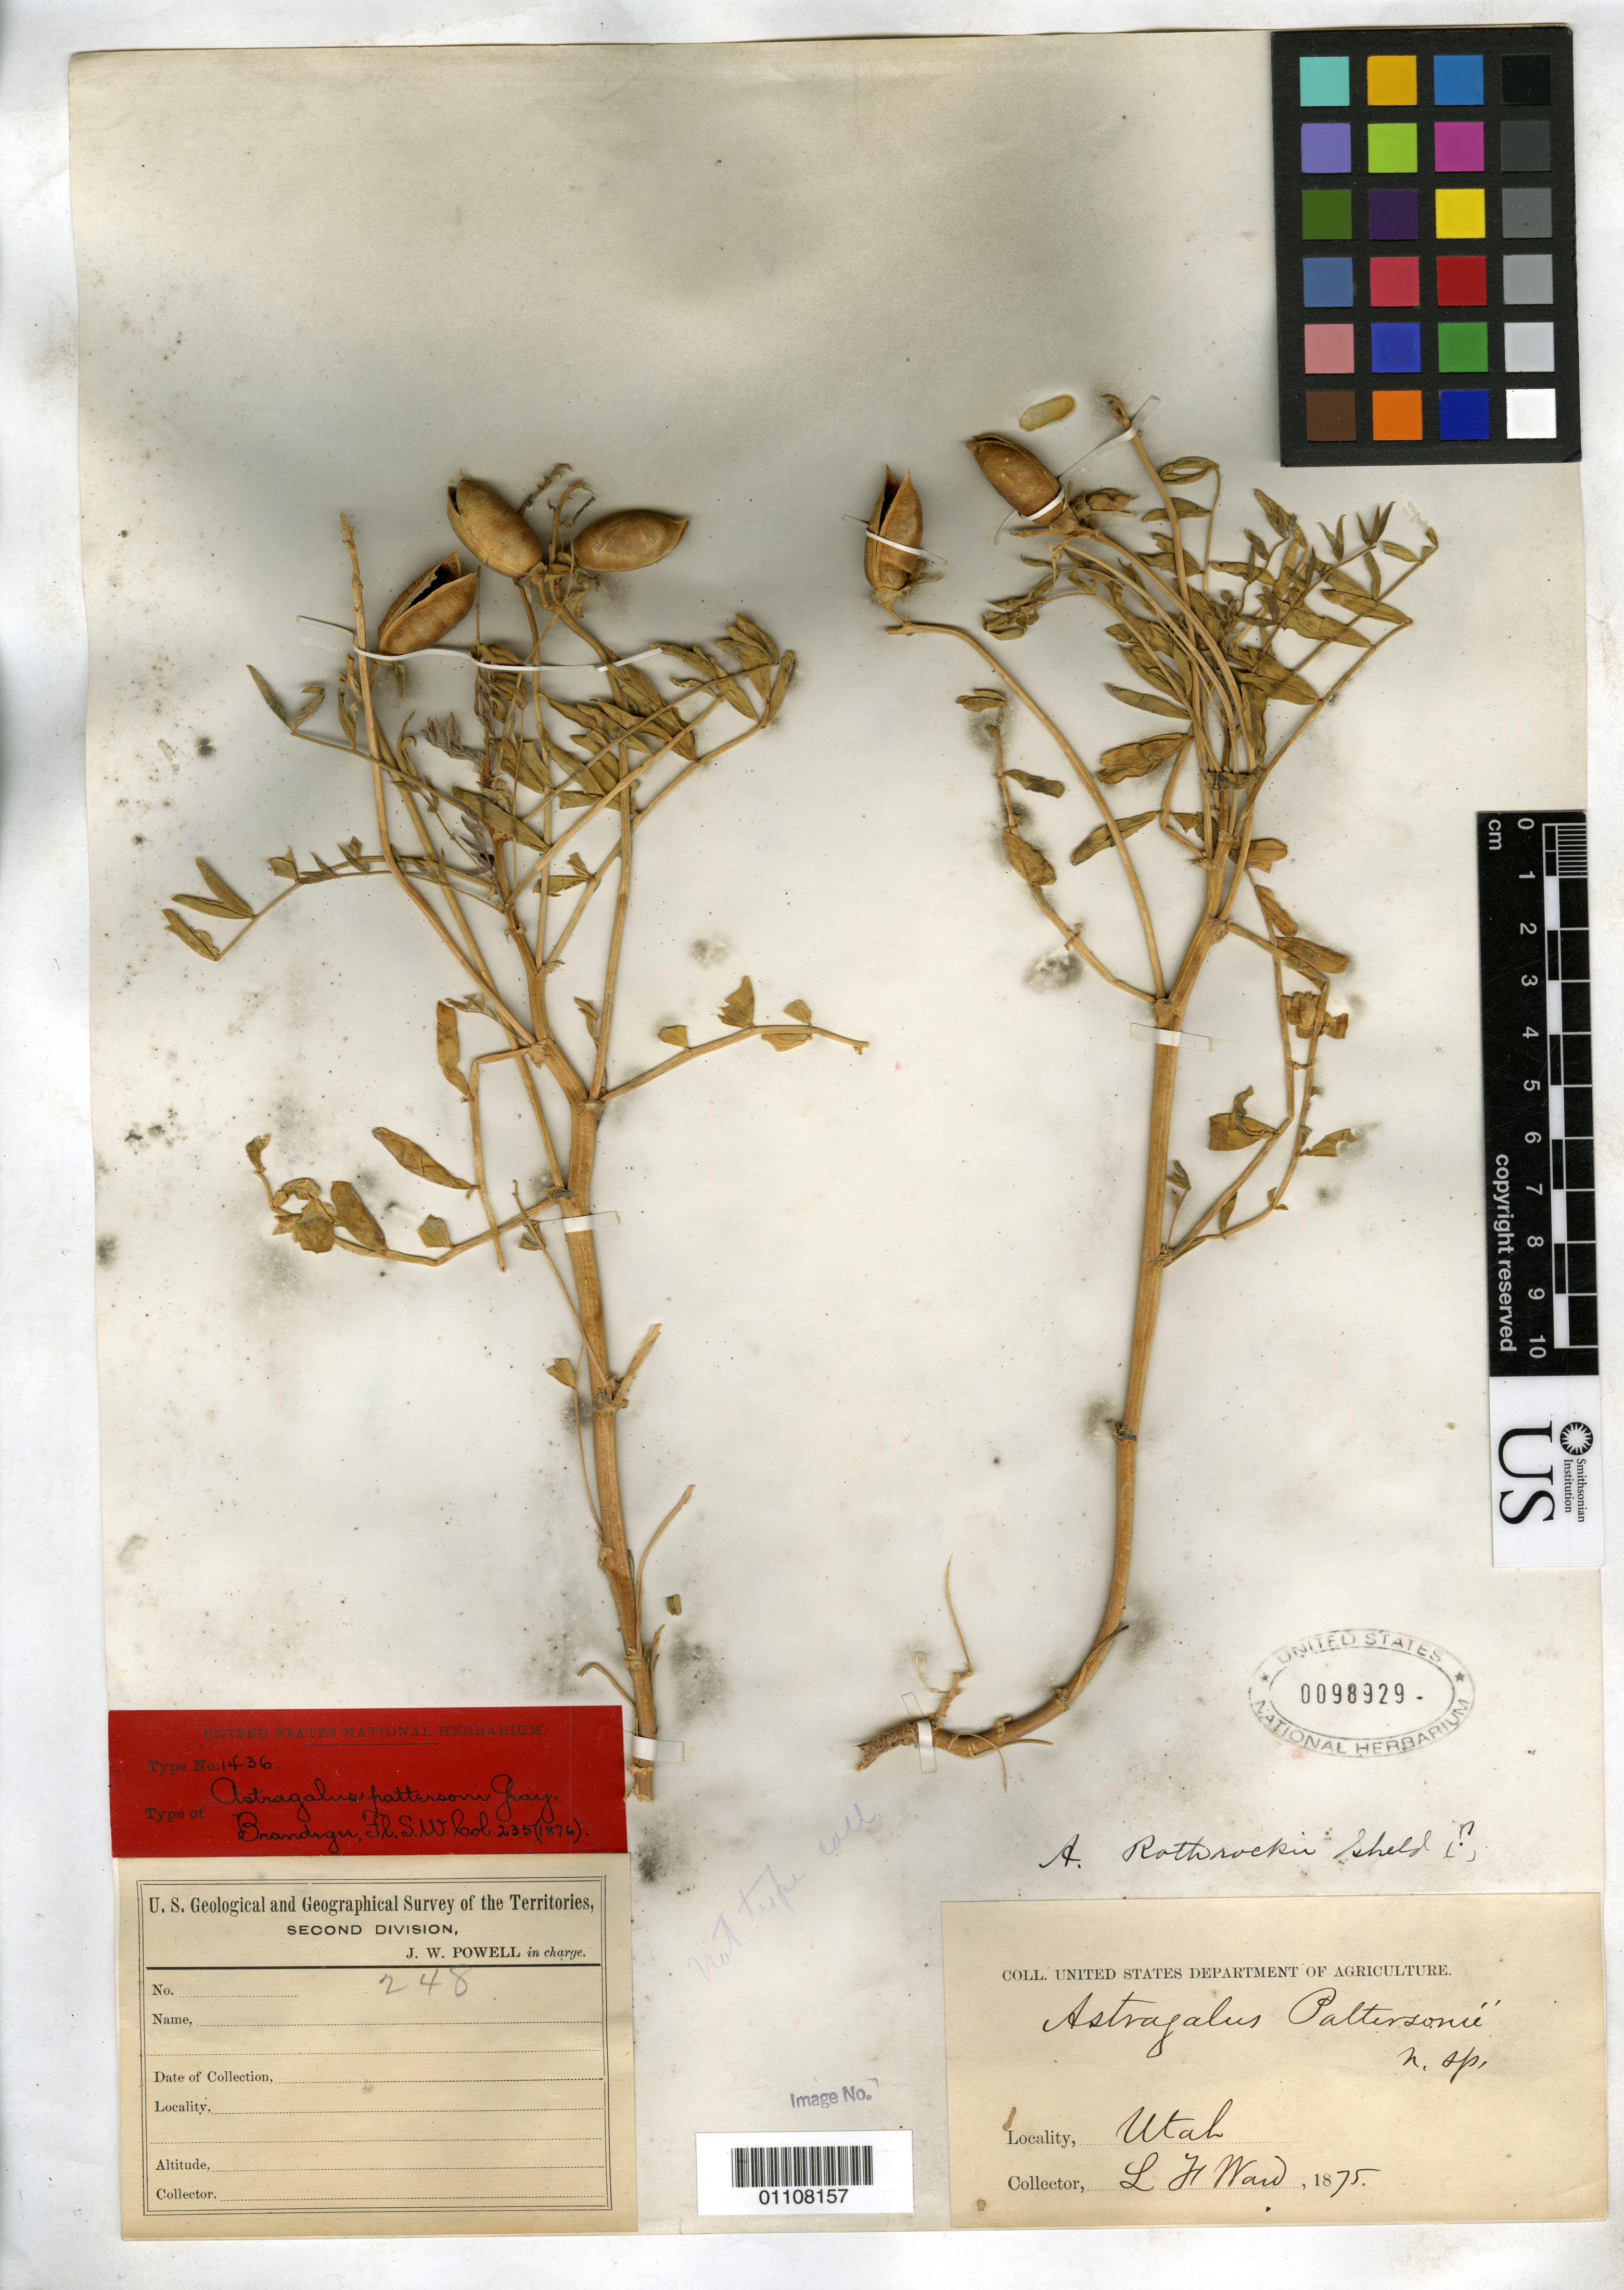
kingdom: Plantae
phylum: Tracheophyta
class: Magnoliopsida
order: Fabales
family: Fabaceae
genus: Astragalus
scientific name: Astragalus pattersonii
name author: (A. Gray) A. Gray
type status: Syntype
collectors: L. H. Ward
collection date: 1875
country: United States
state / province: Utah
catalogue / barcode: US 98929